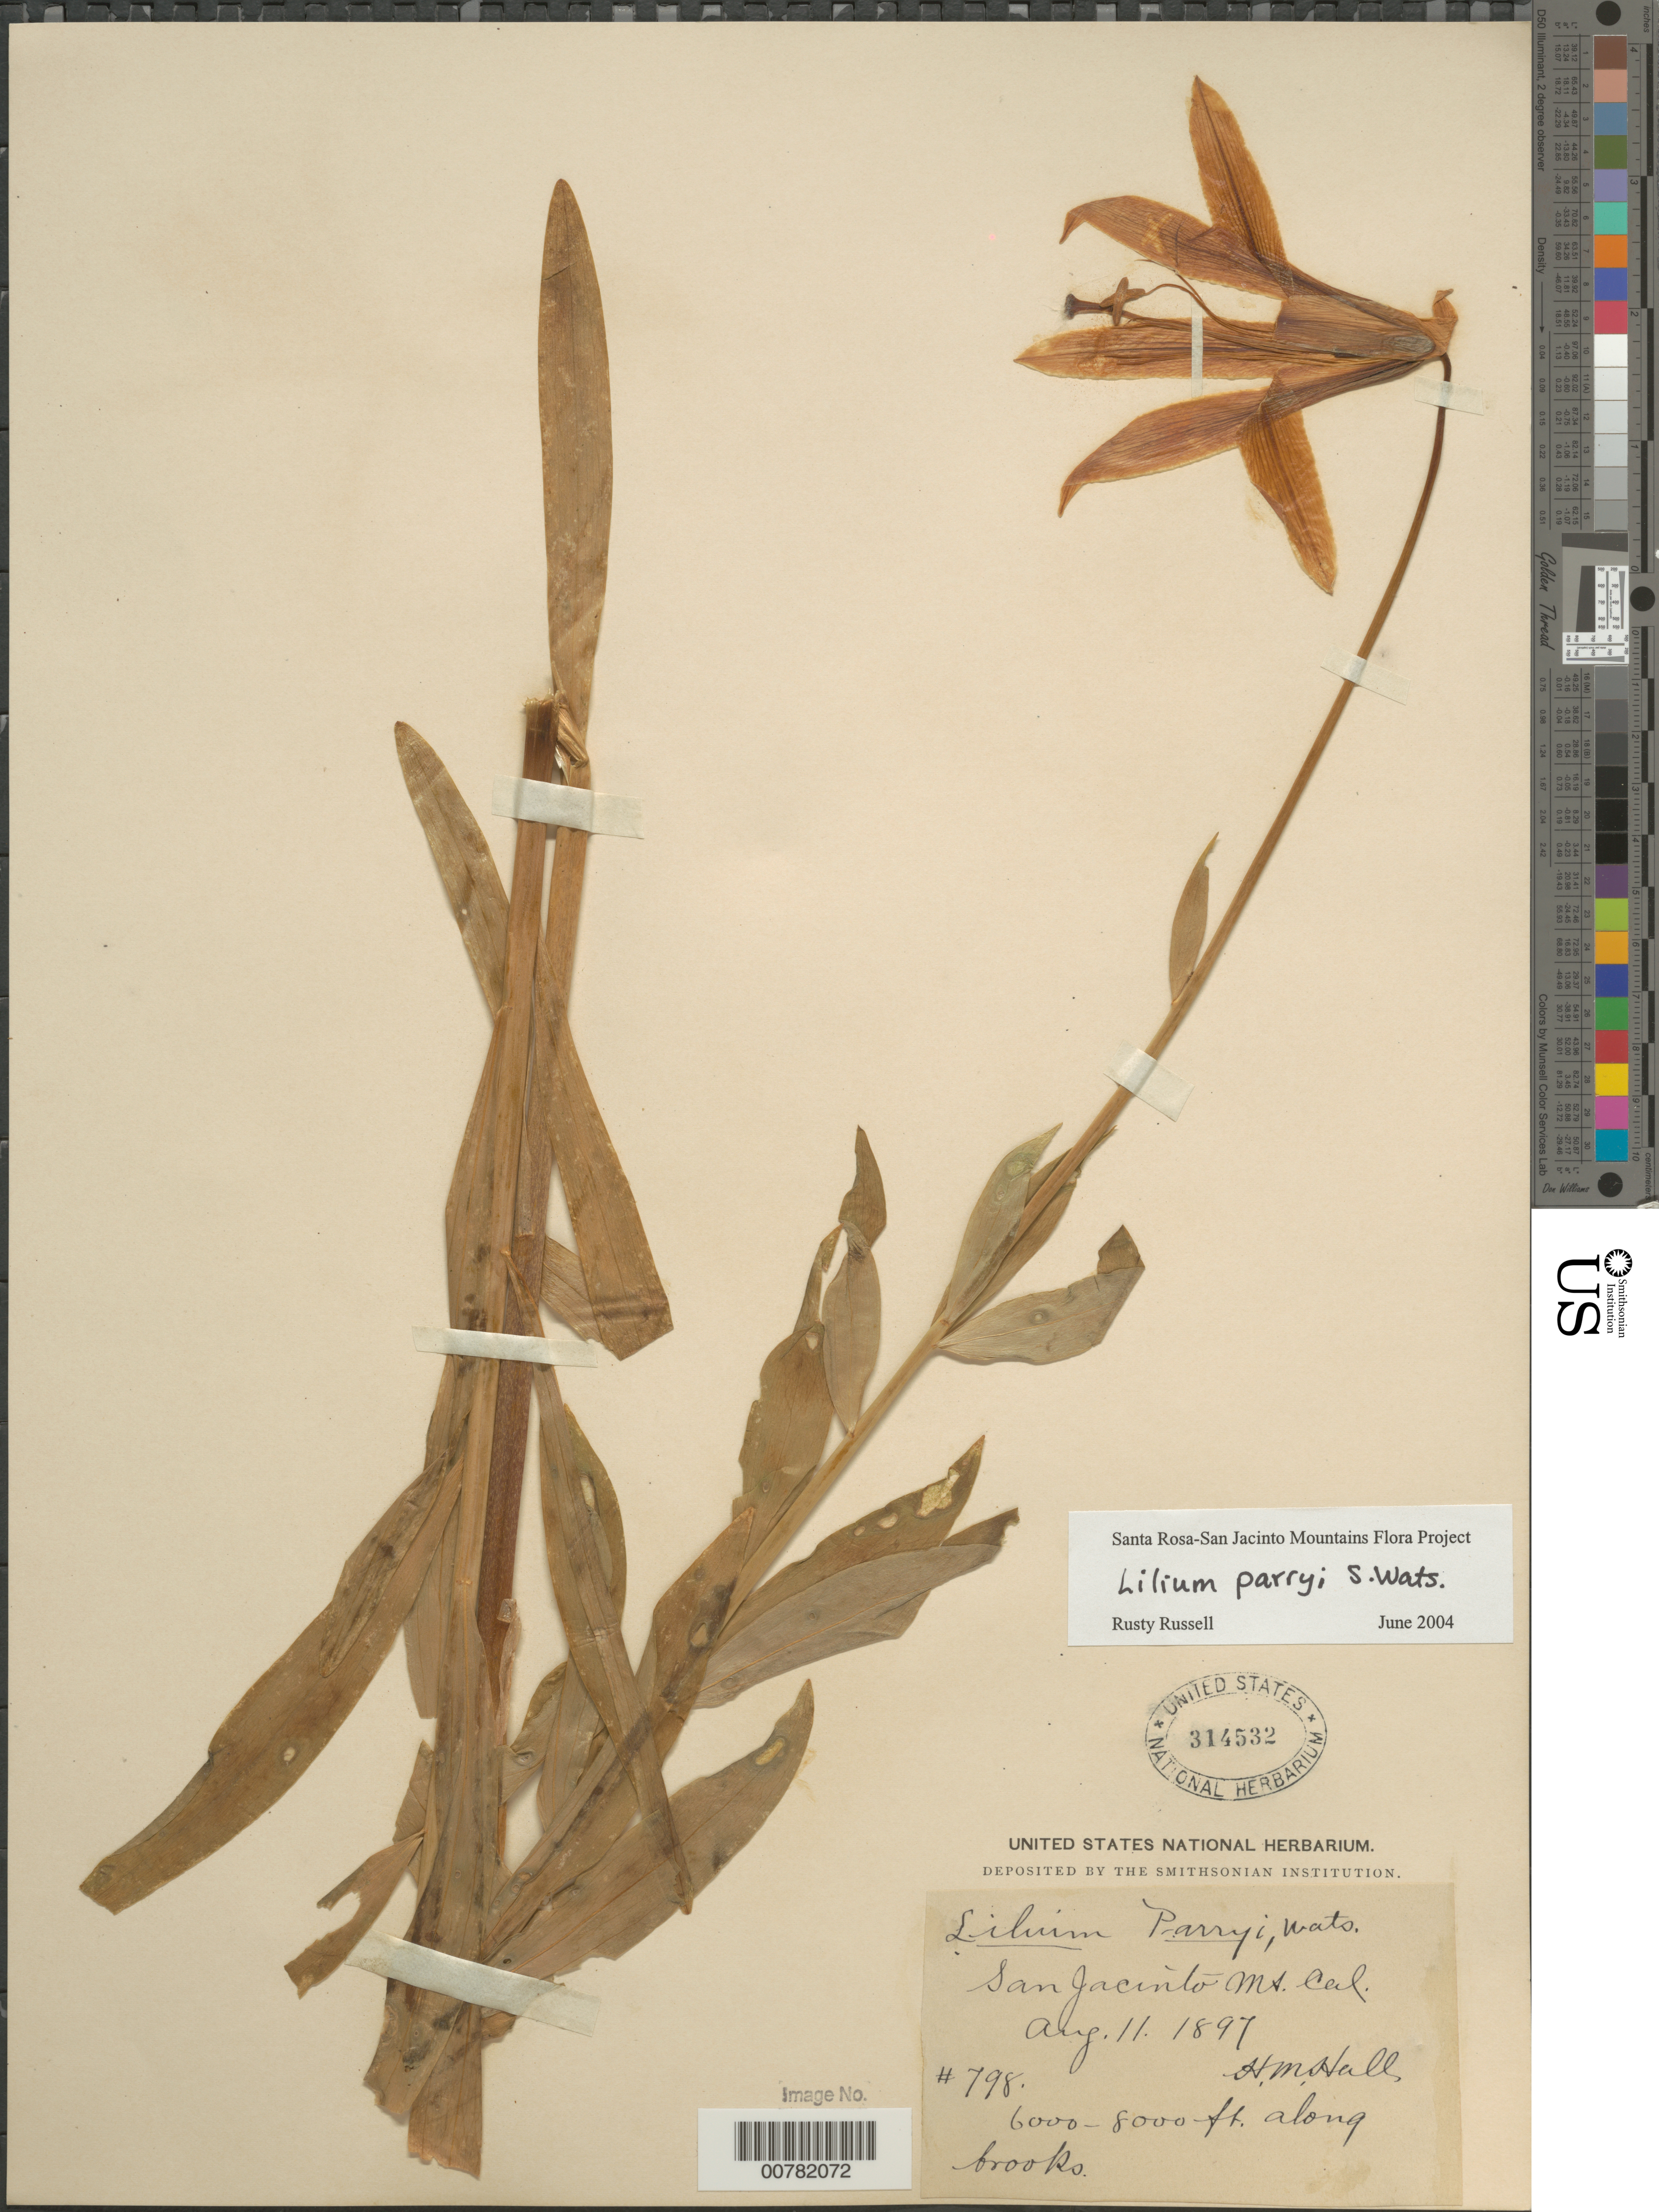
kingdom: Plantae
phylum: Tracheophyta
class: Liliopsida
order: Liliales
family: Liliaceae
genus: Lilium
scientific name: Lilium parryi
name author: S. Watson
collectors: H. M. Hall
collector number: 798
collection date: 1897-08-11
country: United States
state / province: California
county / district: Riverside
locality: San Jacinto Mts.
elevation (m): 1829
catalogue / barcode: US 314532